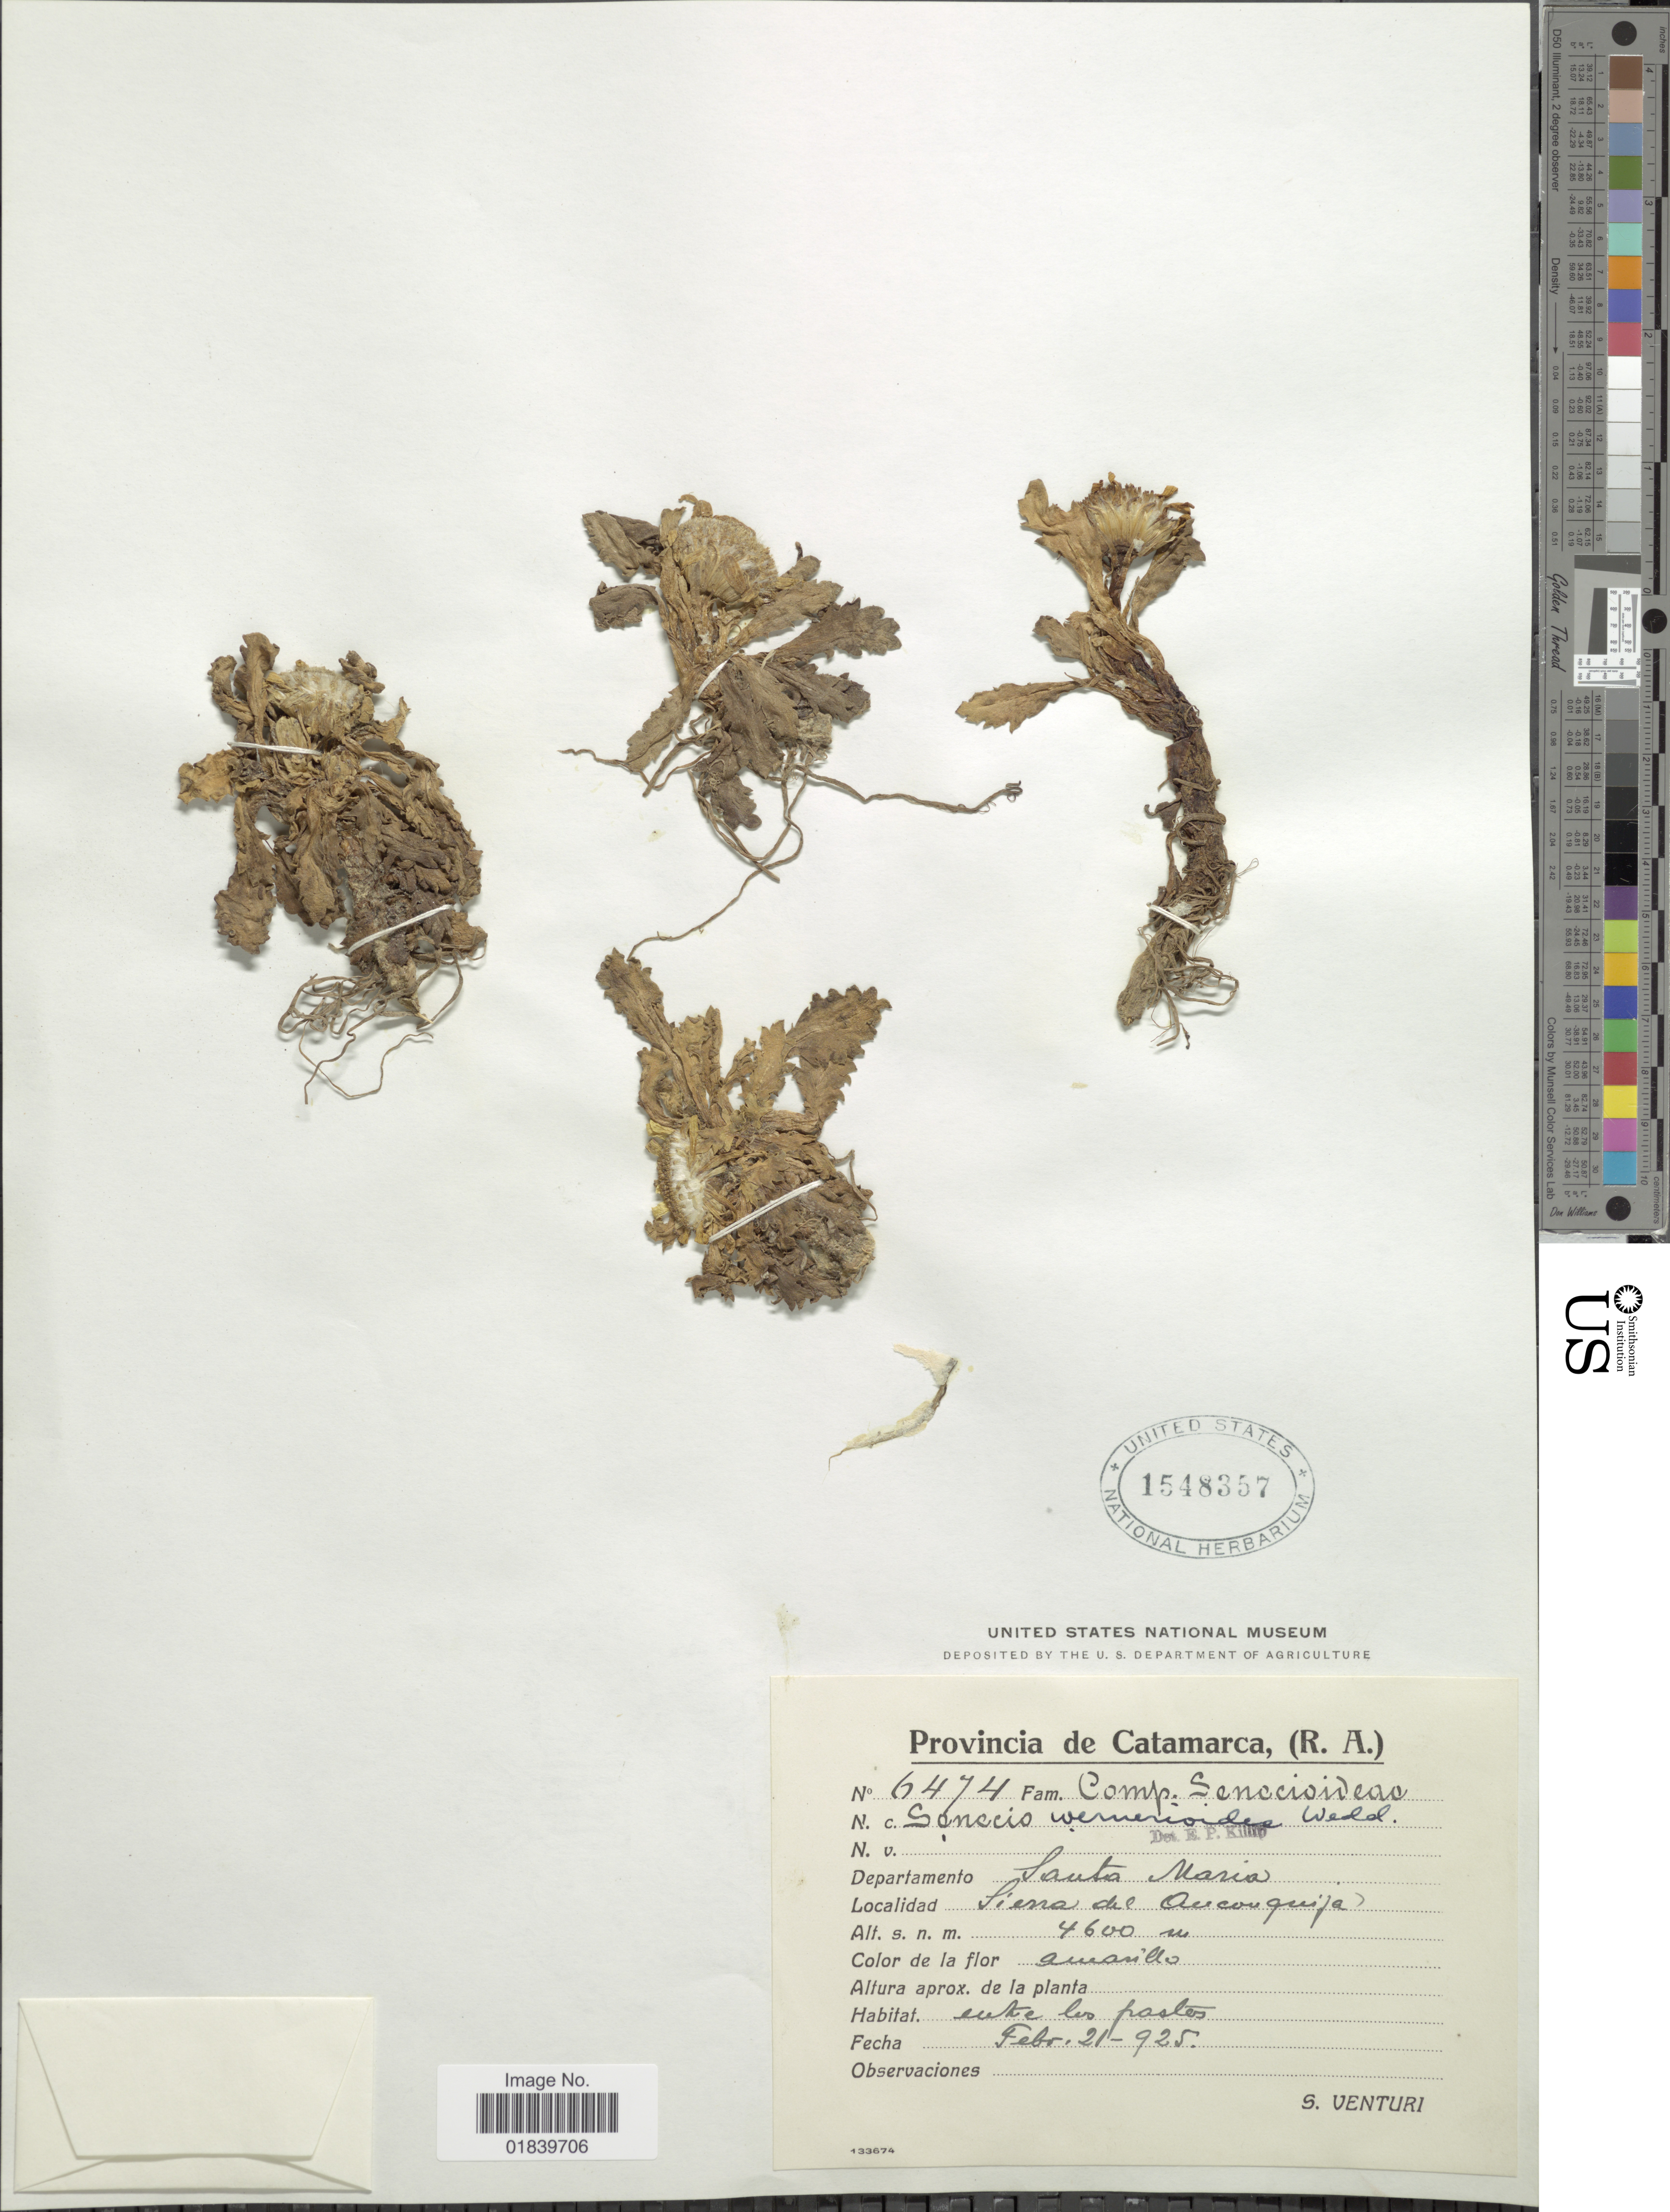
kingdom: Plantae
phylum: Tracheophyta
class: Magnoliopsida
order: Asterales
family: Asteraceae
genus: Senecio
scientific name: Senecio wernerioides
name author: Wedd.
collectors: S. Venturi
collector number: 6474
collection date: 1925-02-21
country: Argentina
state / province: Catamarca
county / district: Santa Maria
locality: Sierra del Aconquija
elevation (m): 4600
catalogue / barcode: US 1548357